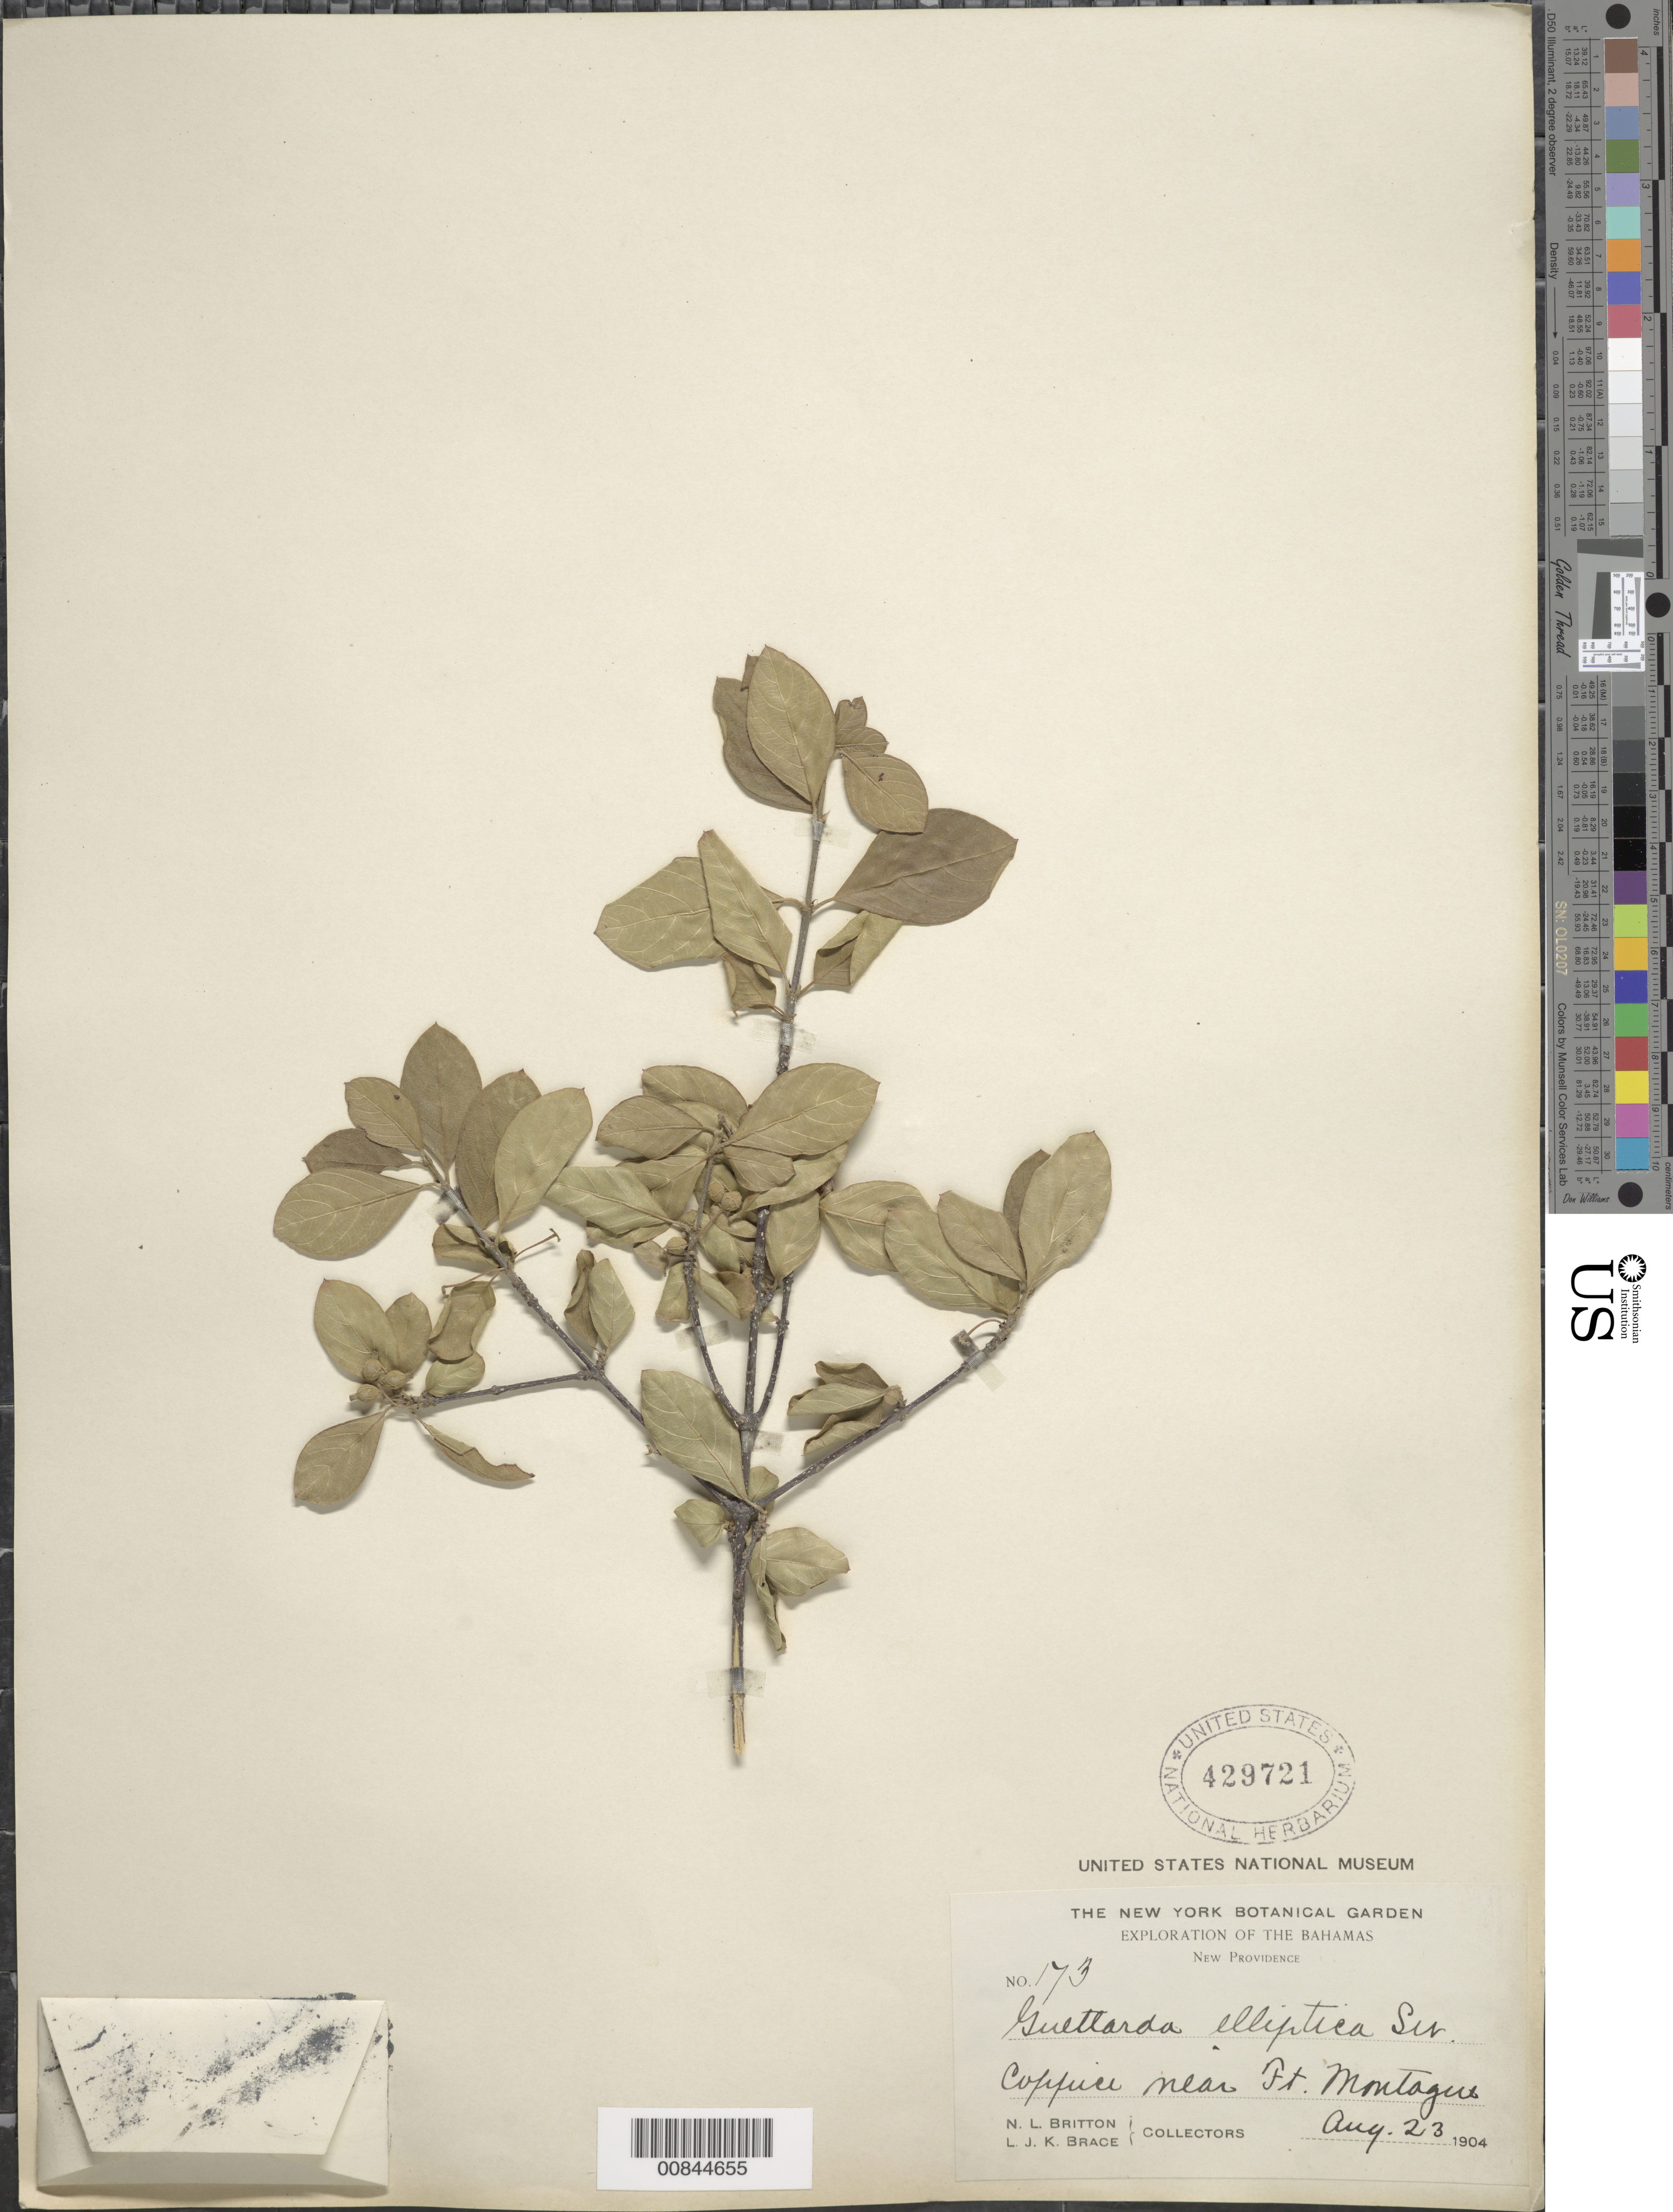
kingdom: Plantae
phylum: Tracheophyta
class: Magnoliopsida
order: Gentianales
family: Rubiaceae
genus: Guettarda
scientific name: Guettarda elliptica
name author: Sw.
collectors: N. Britton & L. J. K. Brace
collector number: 173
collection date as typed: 23 Aug 1904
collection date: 1904-08-23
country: Bahamas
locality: New Providence. Near Ft. Montague.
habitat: Coppice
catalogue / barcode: US 429721